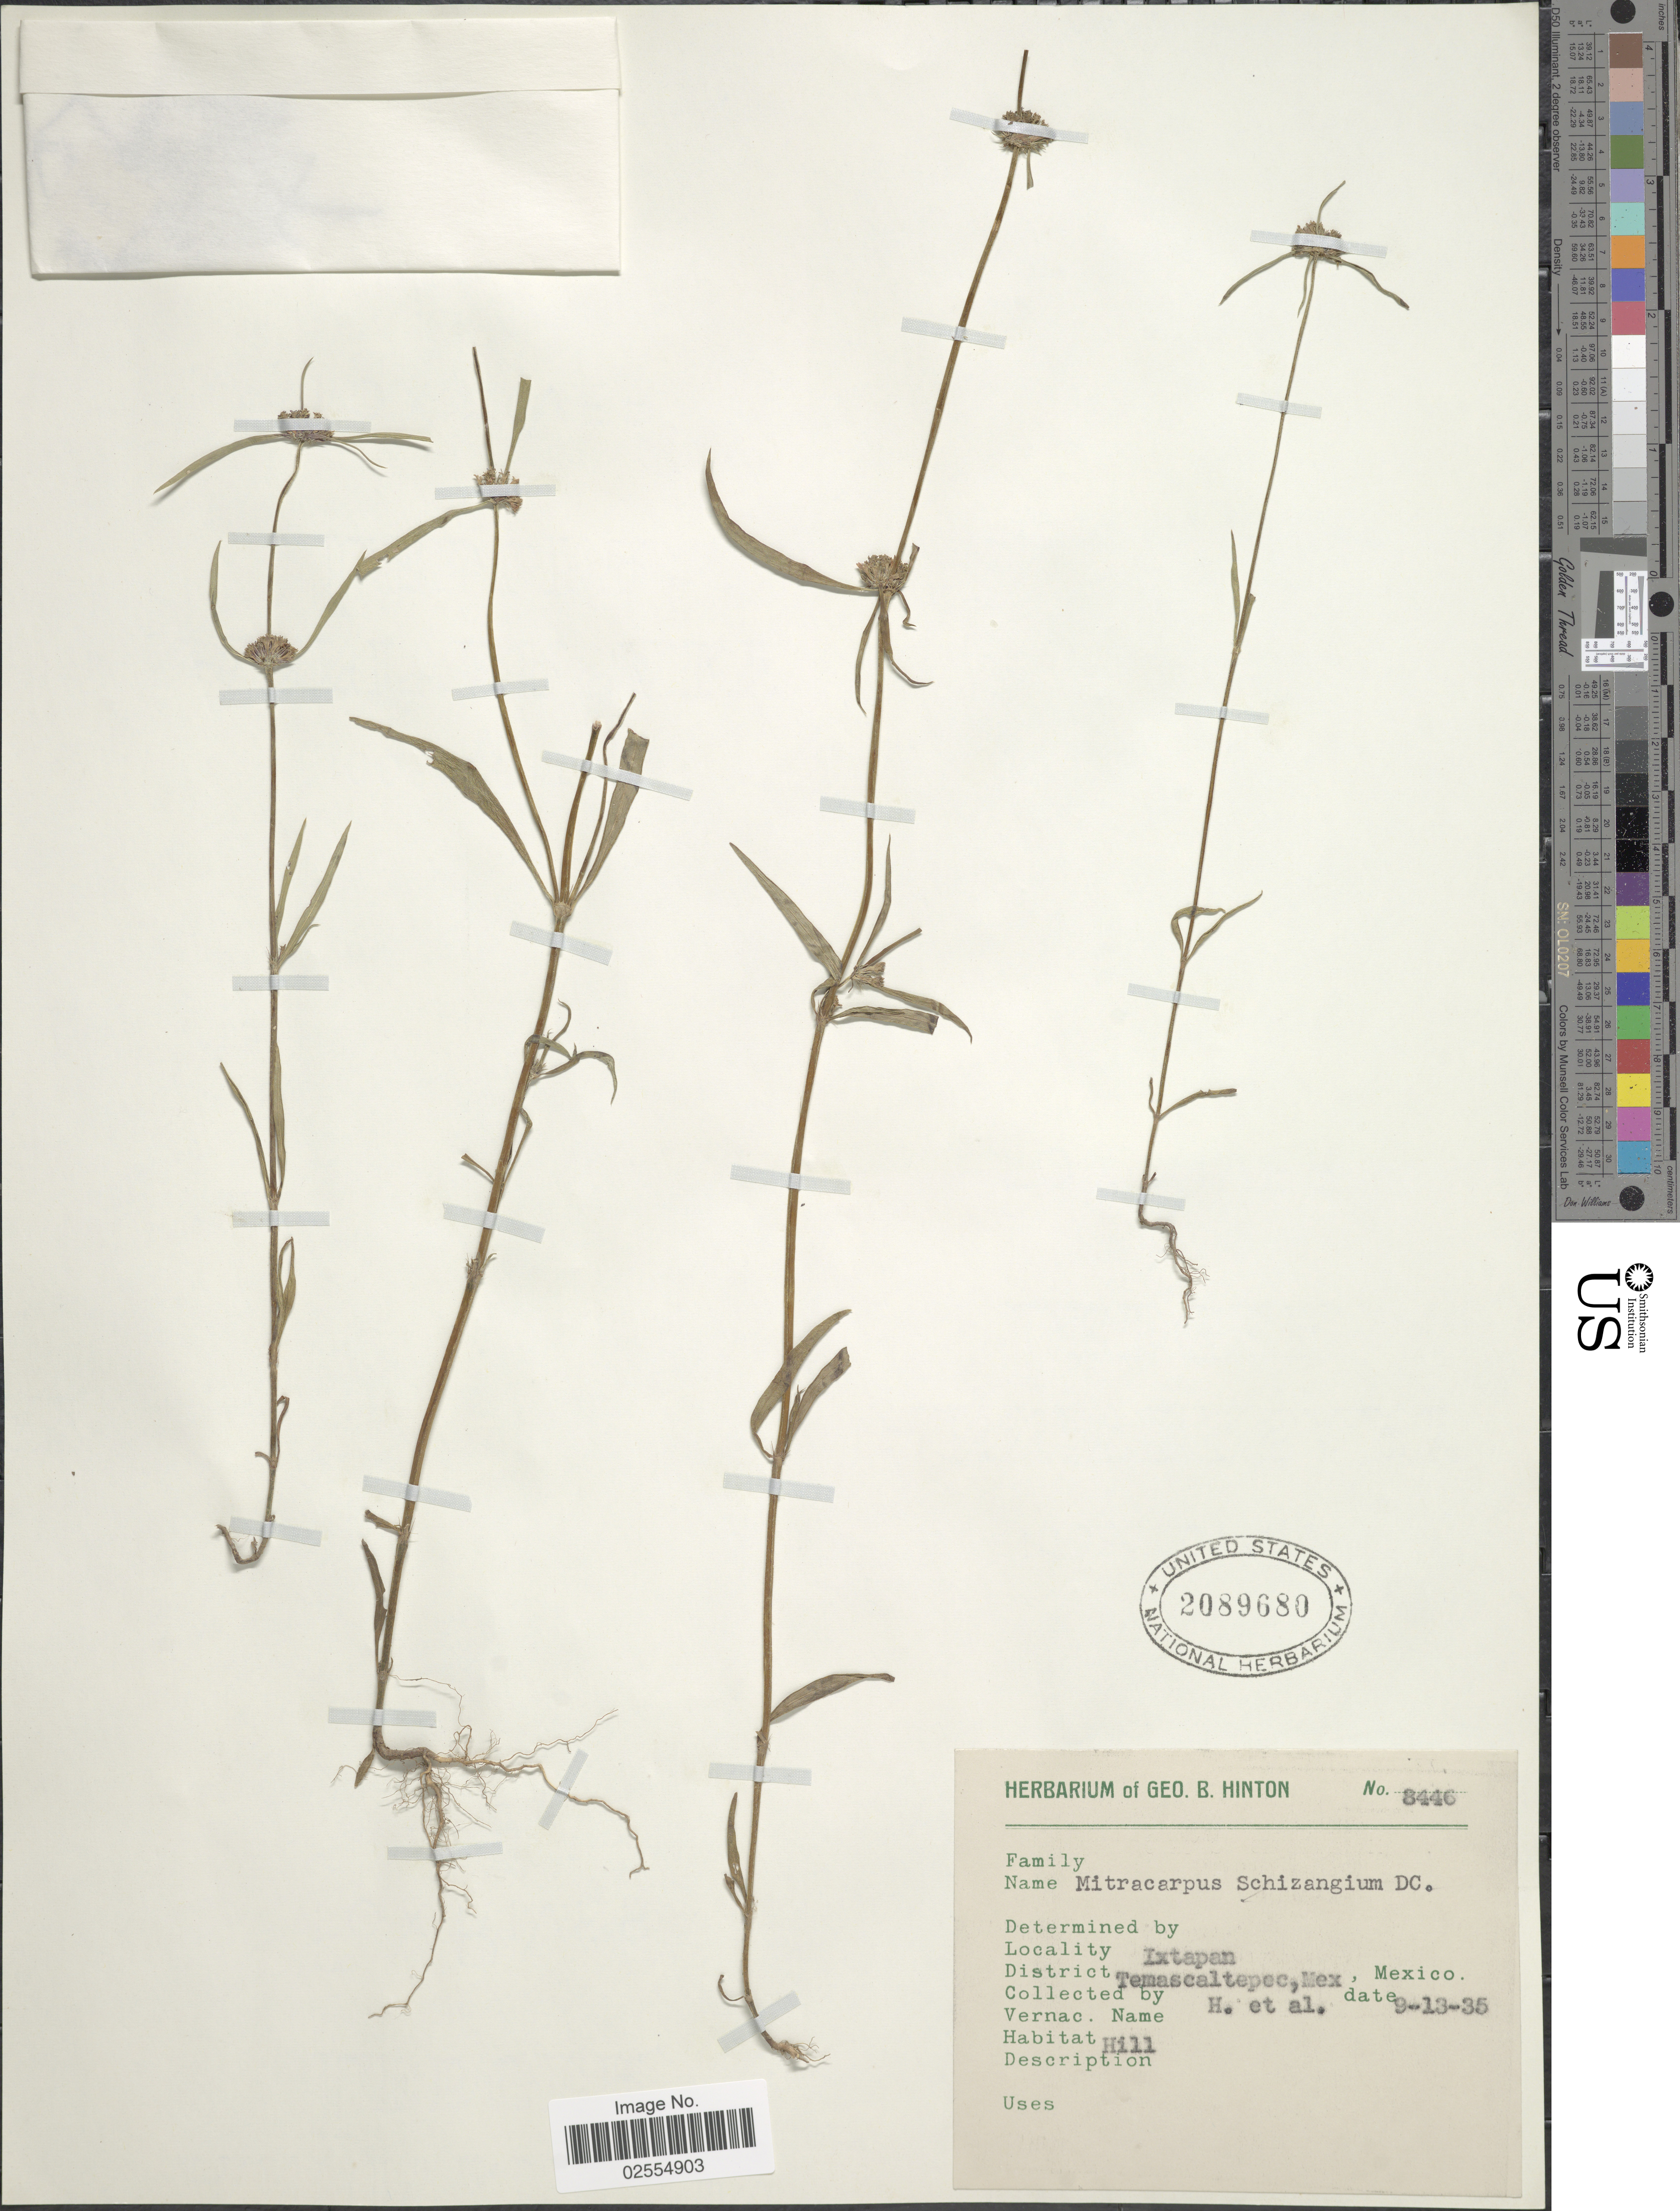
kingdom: Plantae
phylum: Tracheophyta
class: Magnoliopsida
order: Gentianales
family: Rubiaceae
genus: Mitracarpus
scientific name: Mitracarpus schizangius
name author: DC.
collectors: G. B. Hinton & et al.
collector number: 8446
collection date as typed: Transcribed d/m/y: 13/9/35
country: Mexico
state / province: México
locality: Ixtapan. District Temascaltepec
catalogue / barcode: US 2089680